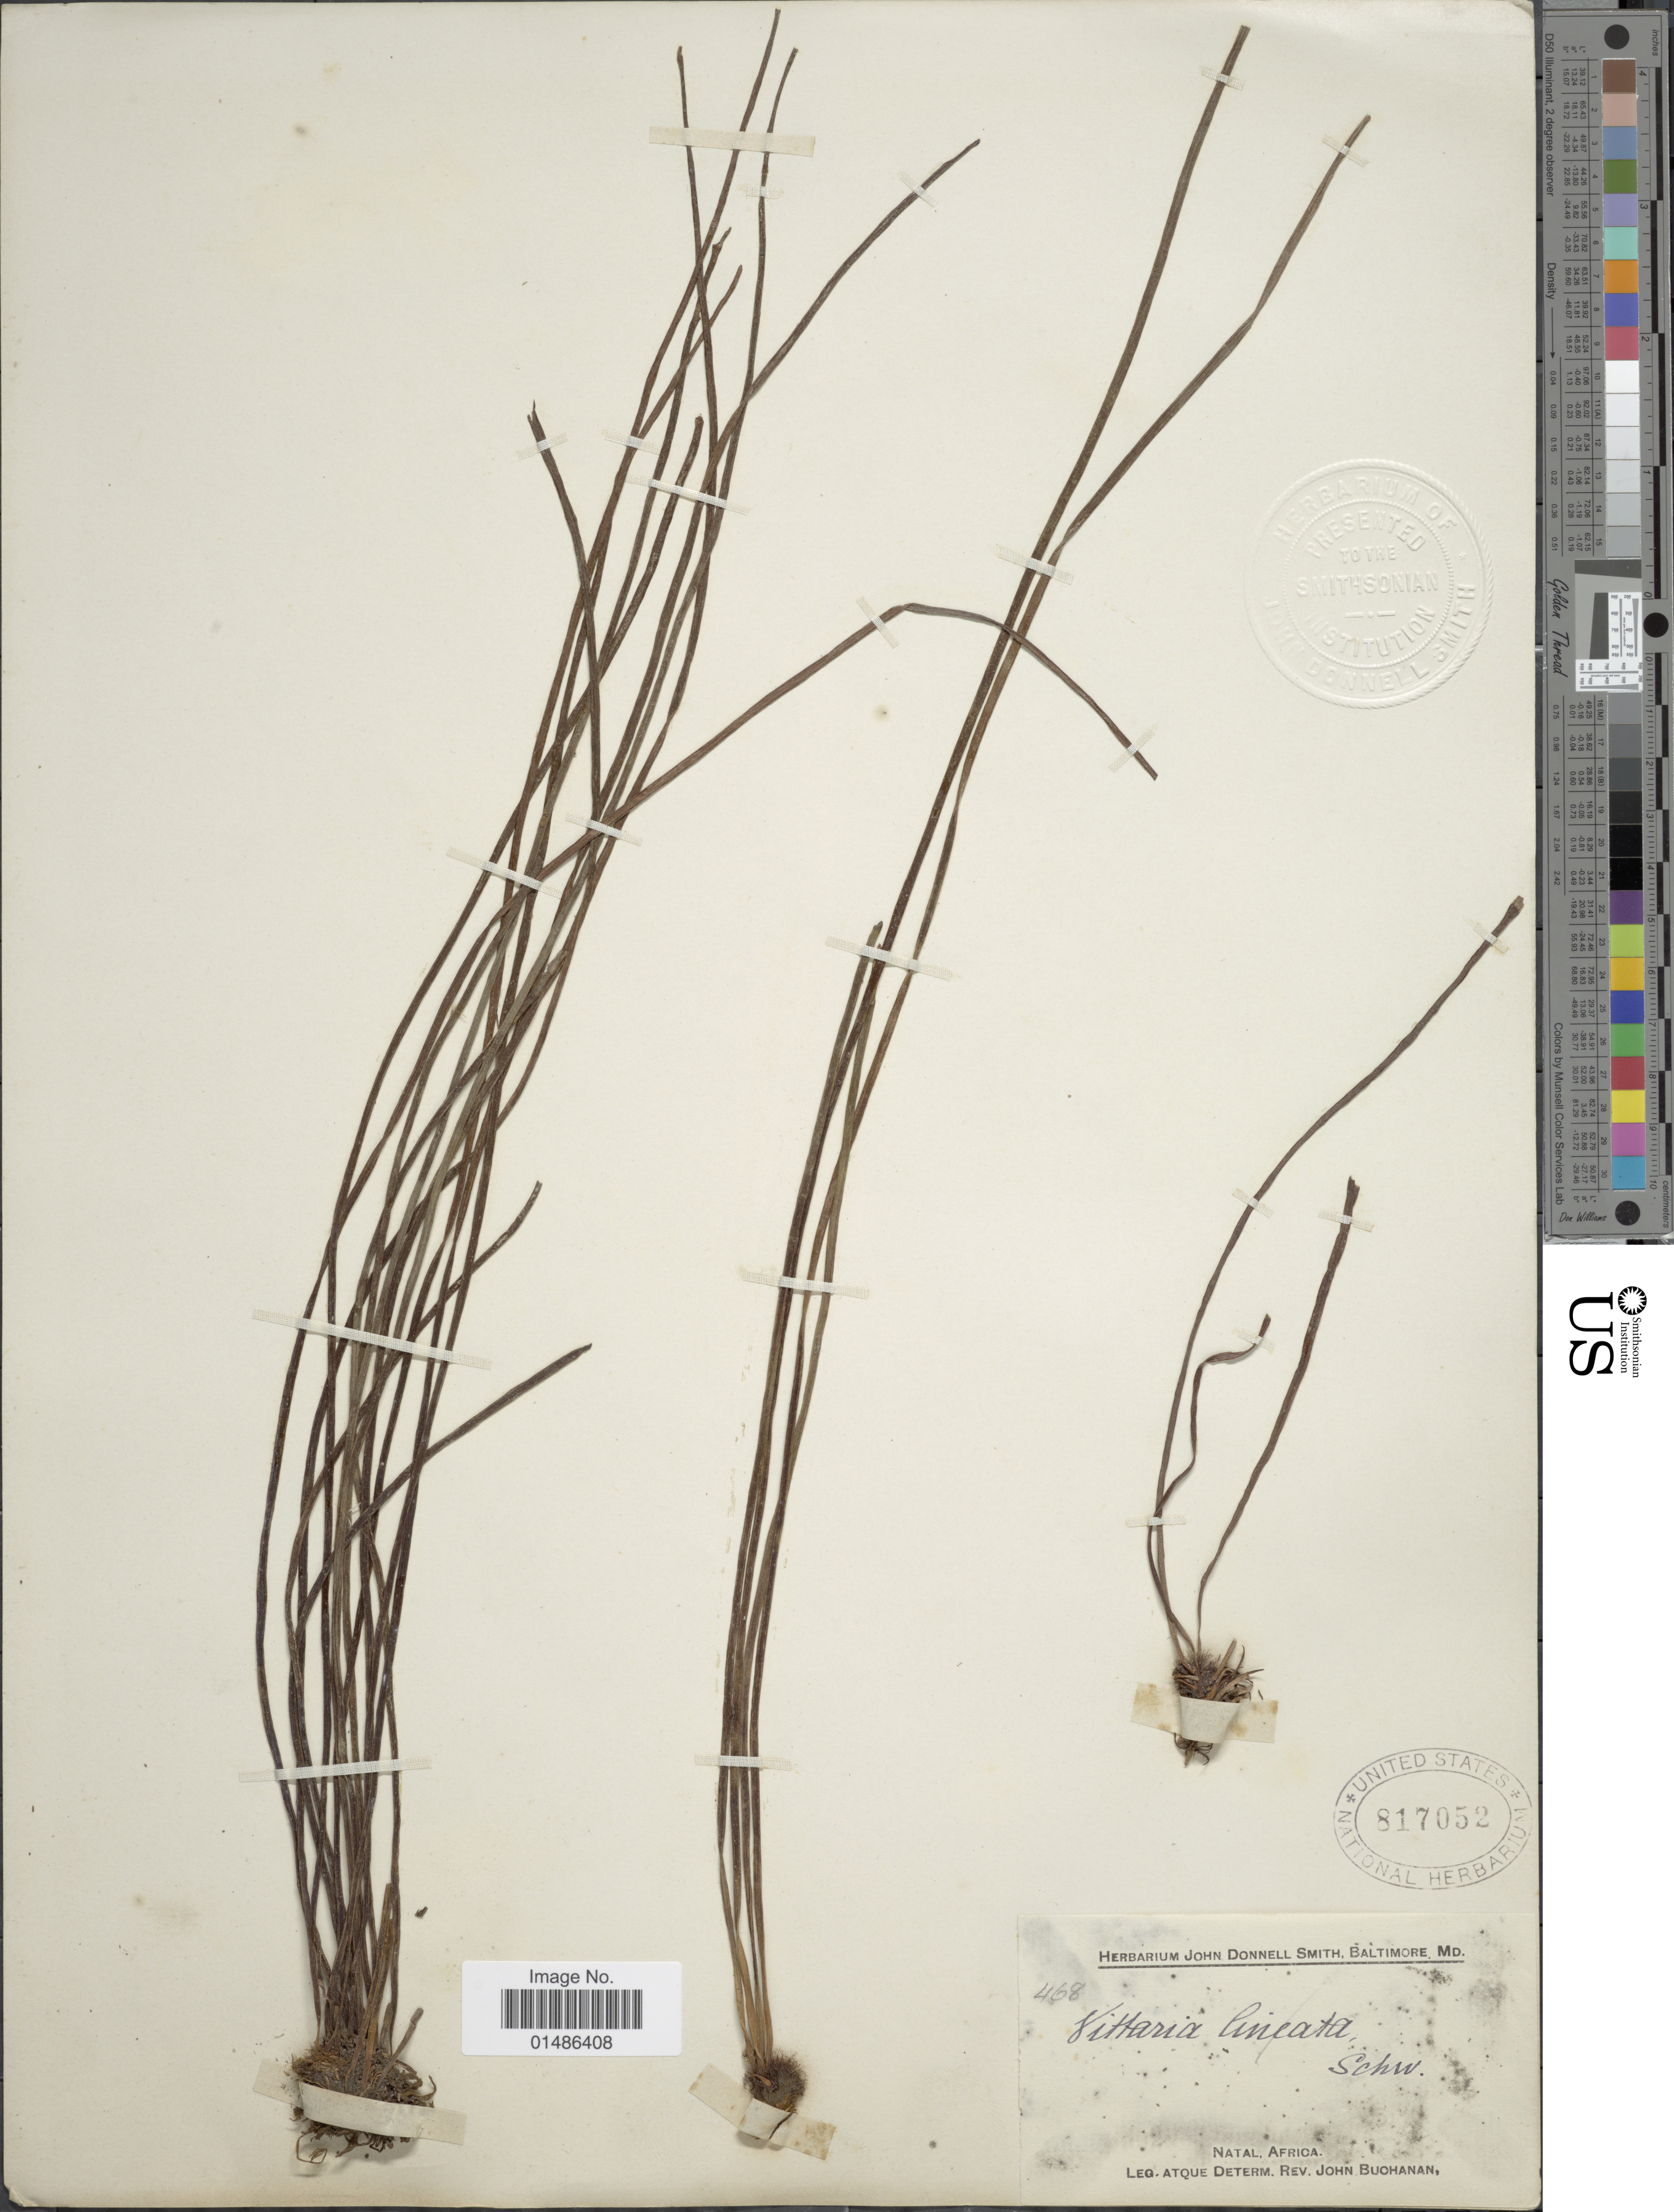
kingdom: Plantae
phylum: Tracheophyta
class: Polypodiopsida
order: Polypodiales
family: Pteridaceae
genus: Haplopteris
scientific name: Haplopteris owariensis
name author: (Fée) E.H. Crane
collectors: J. Buchanan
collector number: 468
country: South Africa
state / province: KwaZulu-Natal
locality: Natal.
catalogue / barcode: US 817052